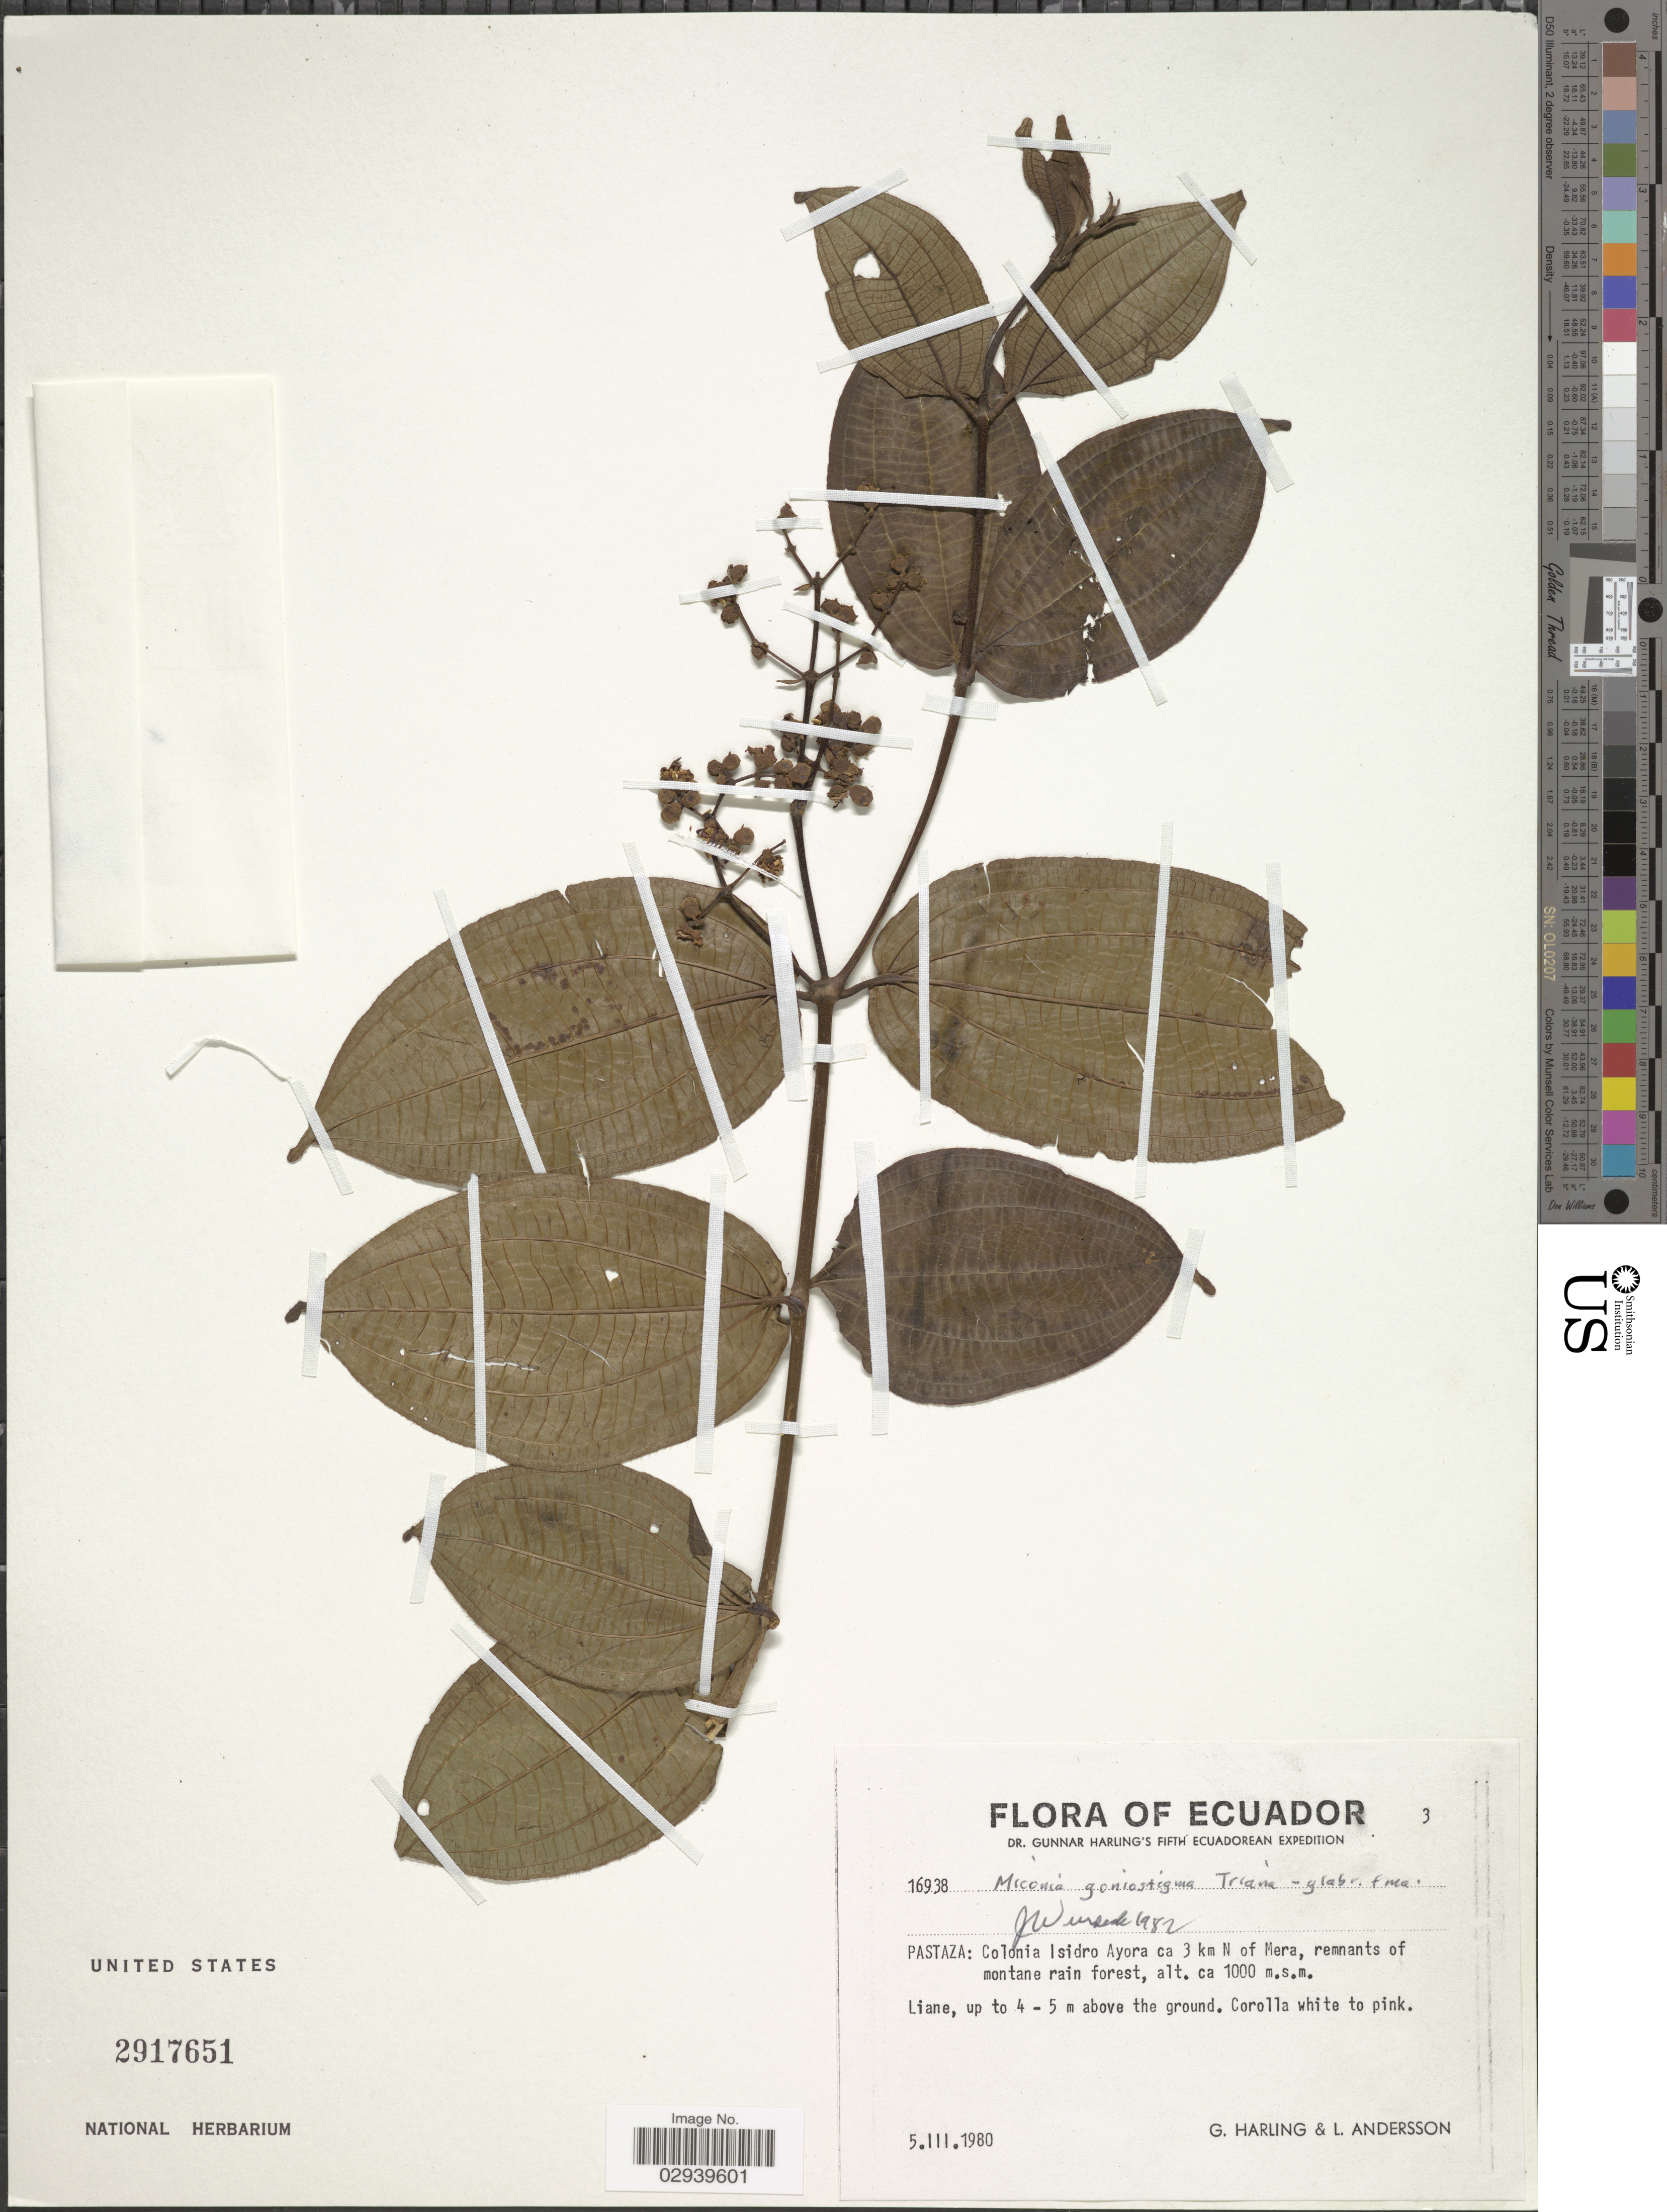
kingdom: Plantae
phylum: Tracheophyta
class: Magnoliopsida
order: Myrtales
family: Melastomataceae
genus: Miconia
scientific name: Miconia goniostigma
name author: Triana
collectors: G. Harling & L. Andersson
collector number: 16938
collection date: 1980-03-05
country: Ecuador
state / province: Pastaza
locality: Colonia Isidro Ayora ca 3 km N of Mera.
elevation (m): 1000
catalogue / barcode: US 2917651